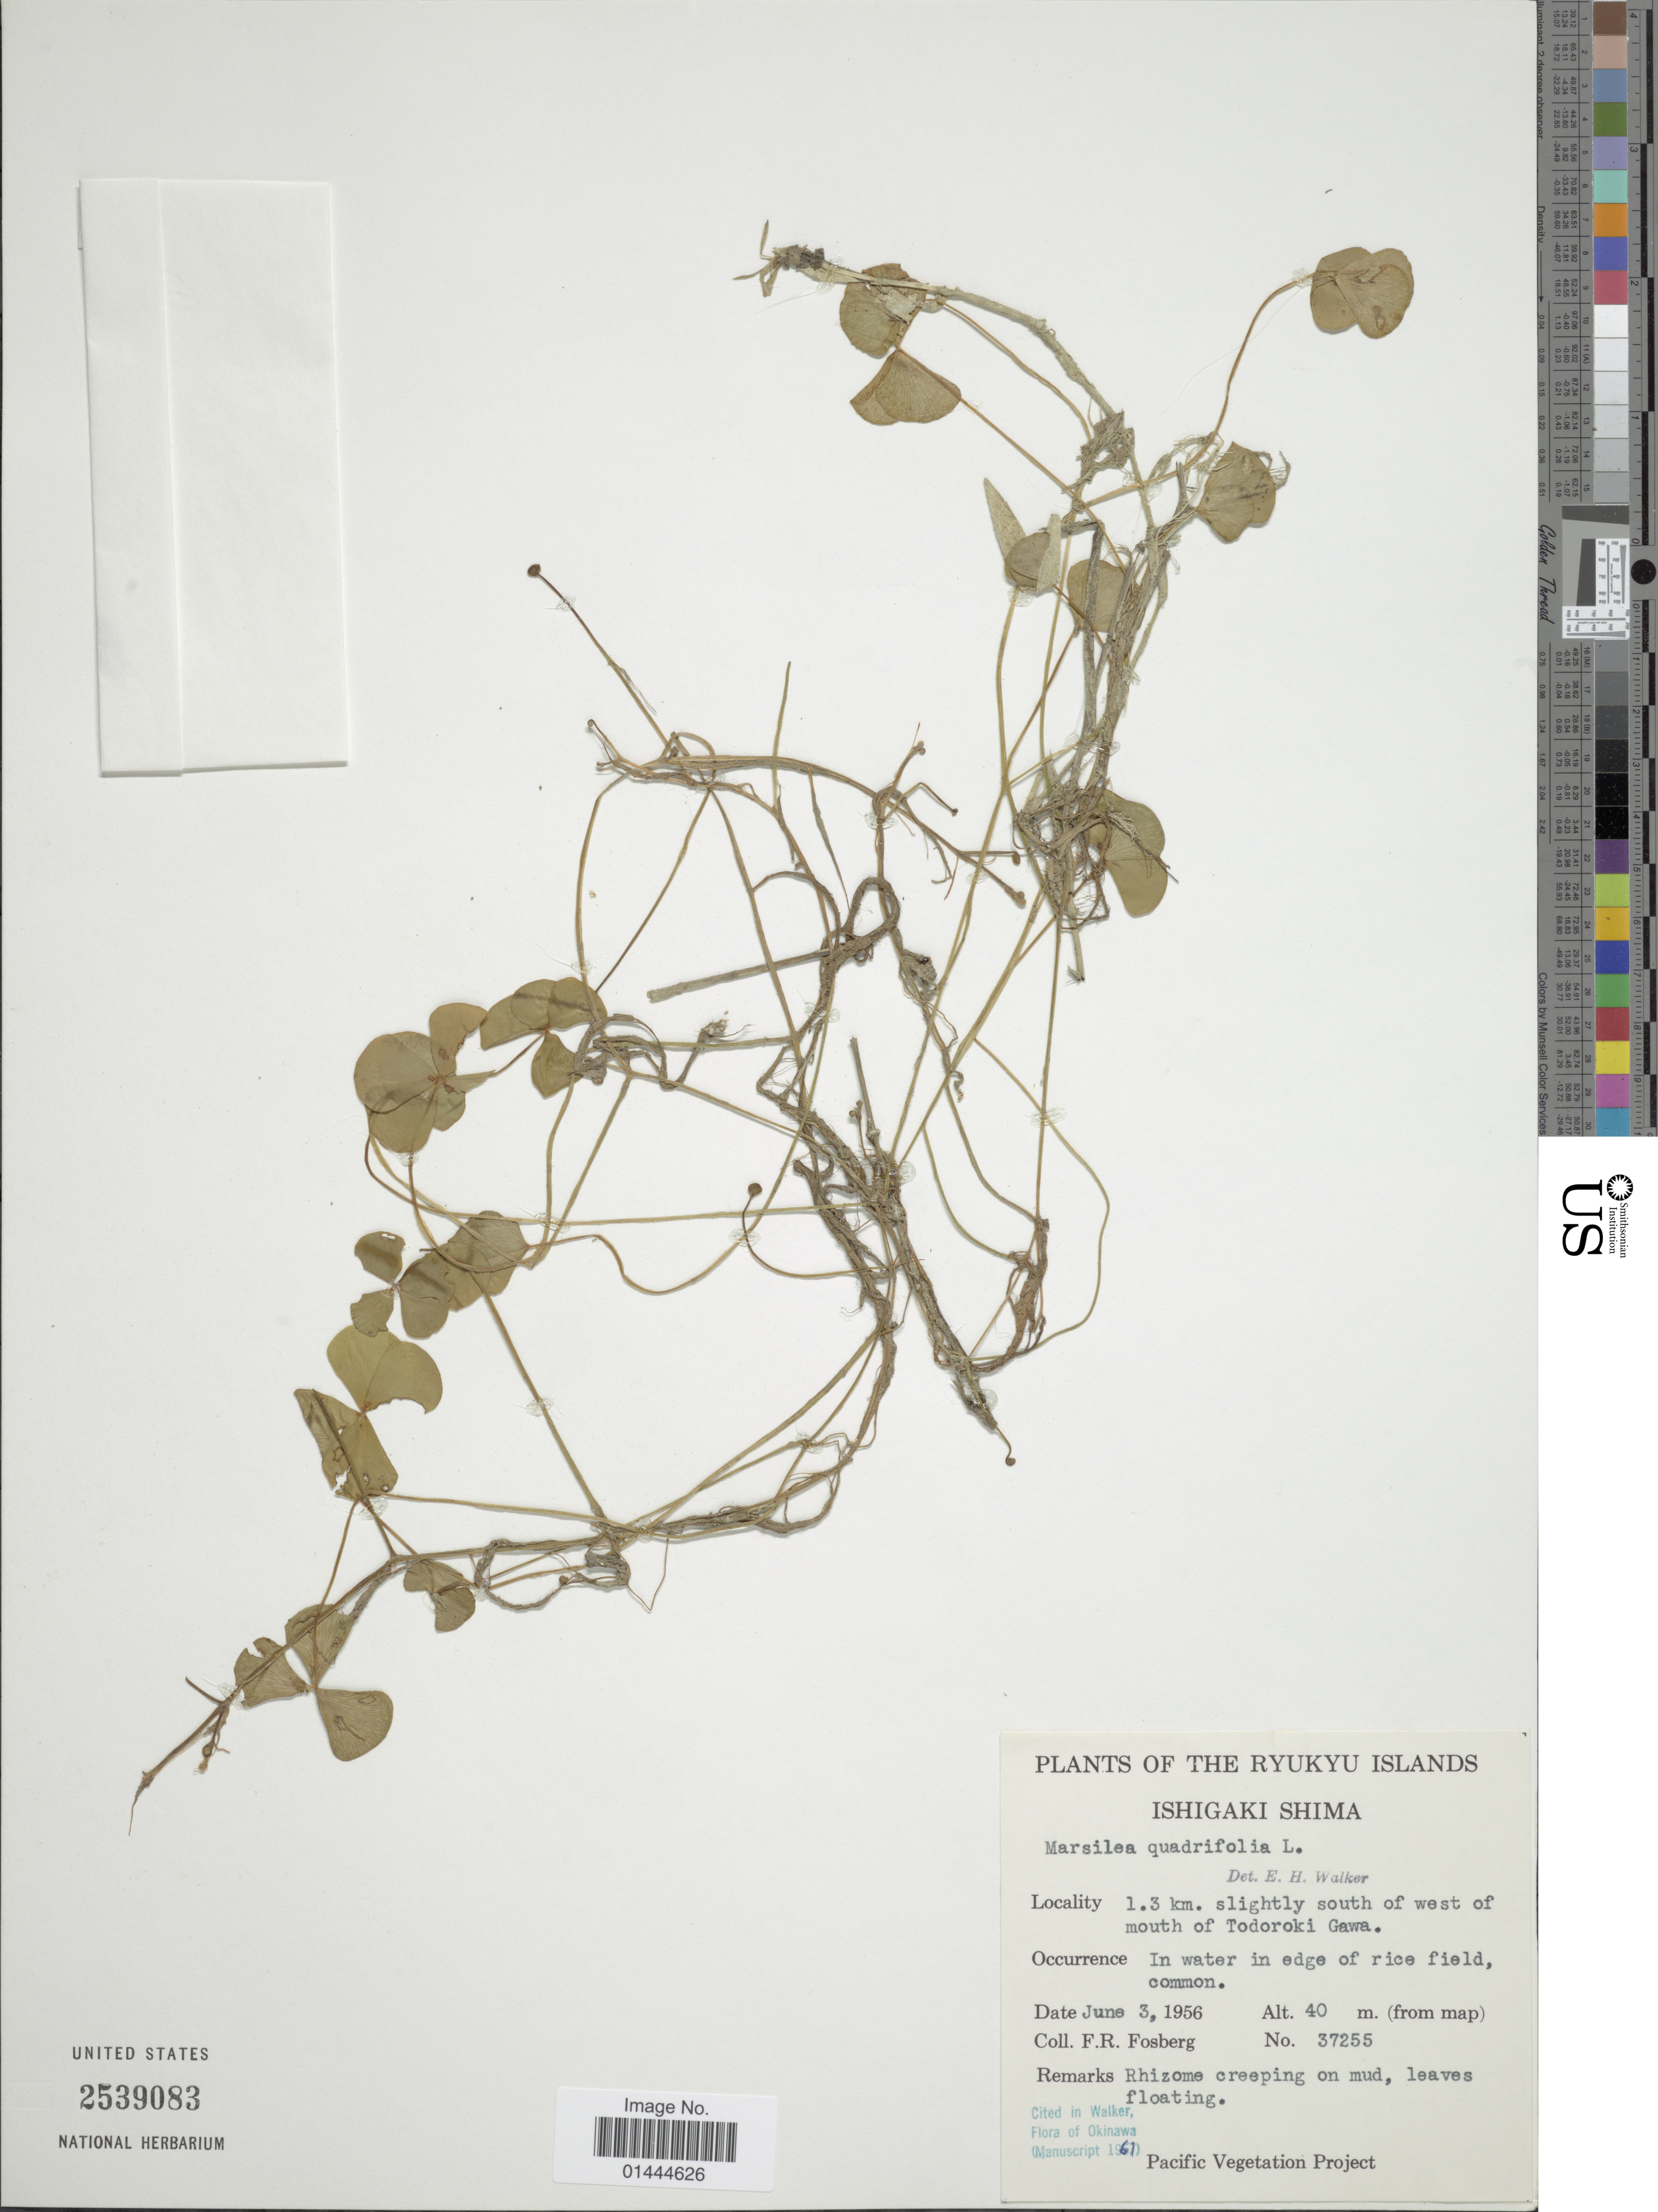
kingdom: Plantae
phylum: Tracheophyta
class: Polypodiopsida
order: Salviniales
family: Marsileaceae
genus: Marsilea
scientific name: Marsilea quadrifolia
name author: L.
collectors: F. R. Fosberg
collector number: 37255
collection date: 1956-06-03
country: Japan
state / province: Okinawa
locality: The Ryukyu Islands, 1.3 km slightly south of west of mouth of Todoroki Gawa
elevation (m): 40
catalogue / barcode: US 2539083